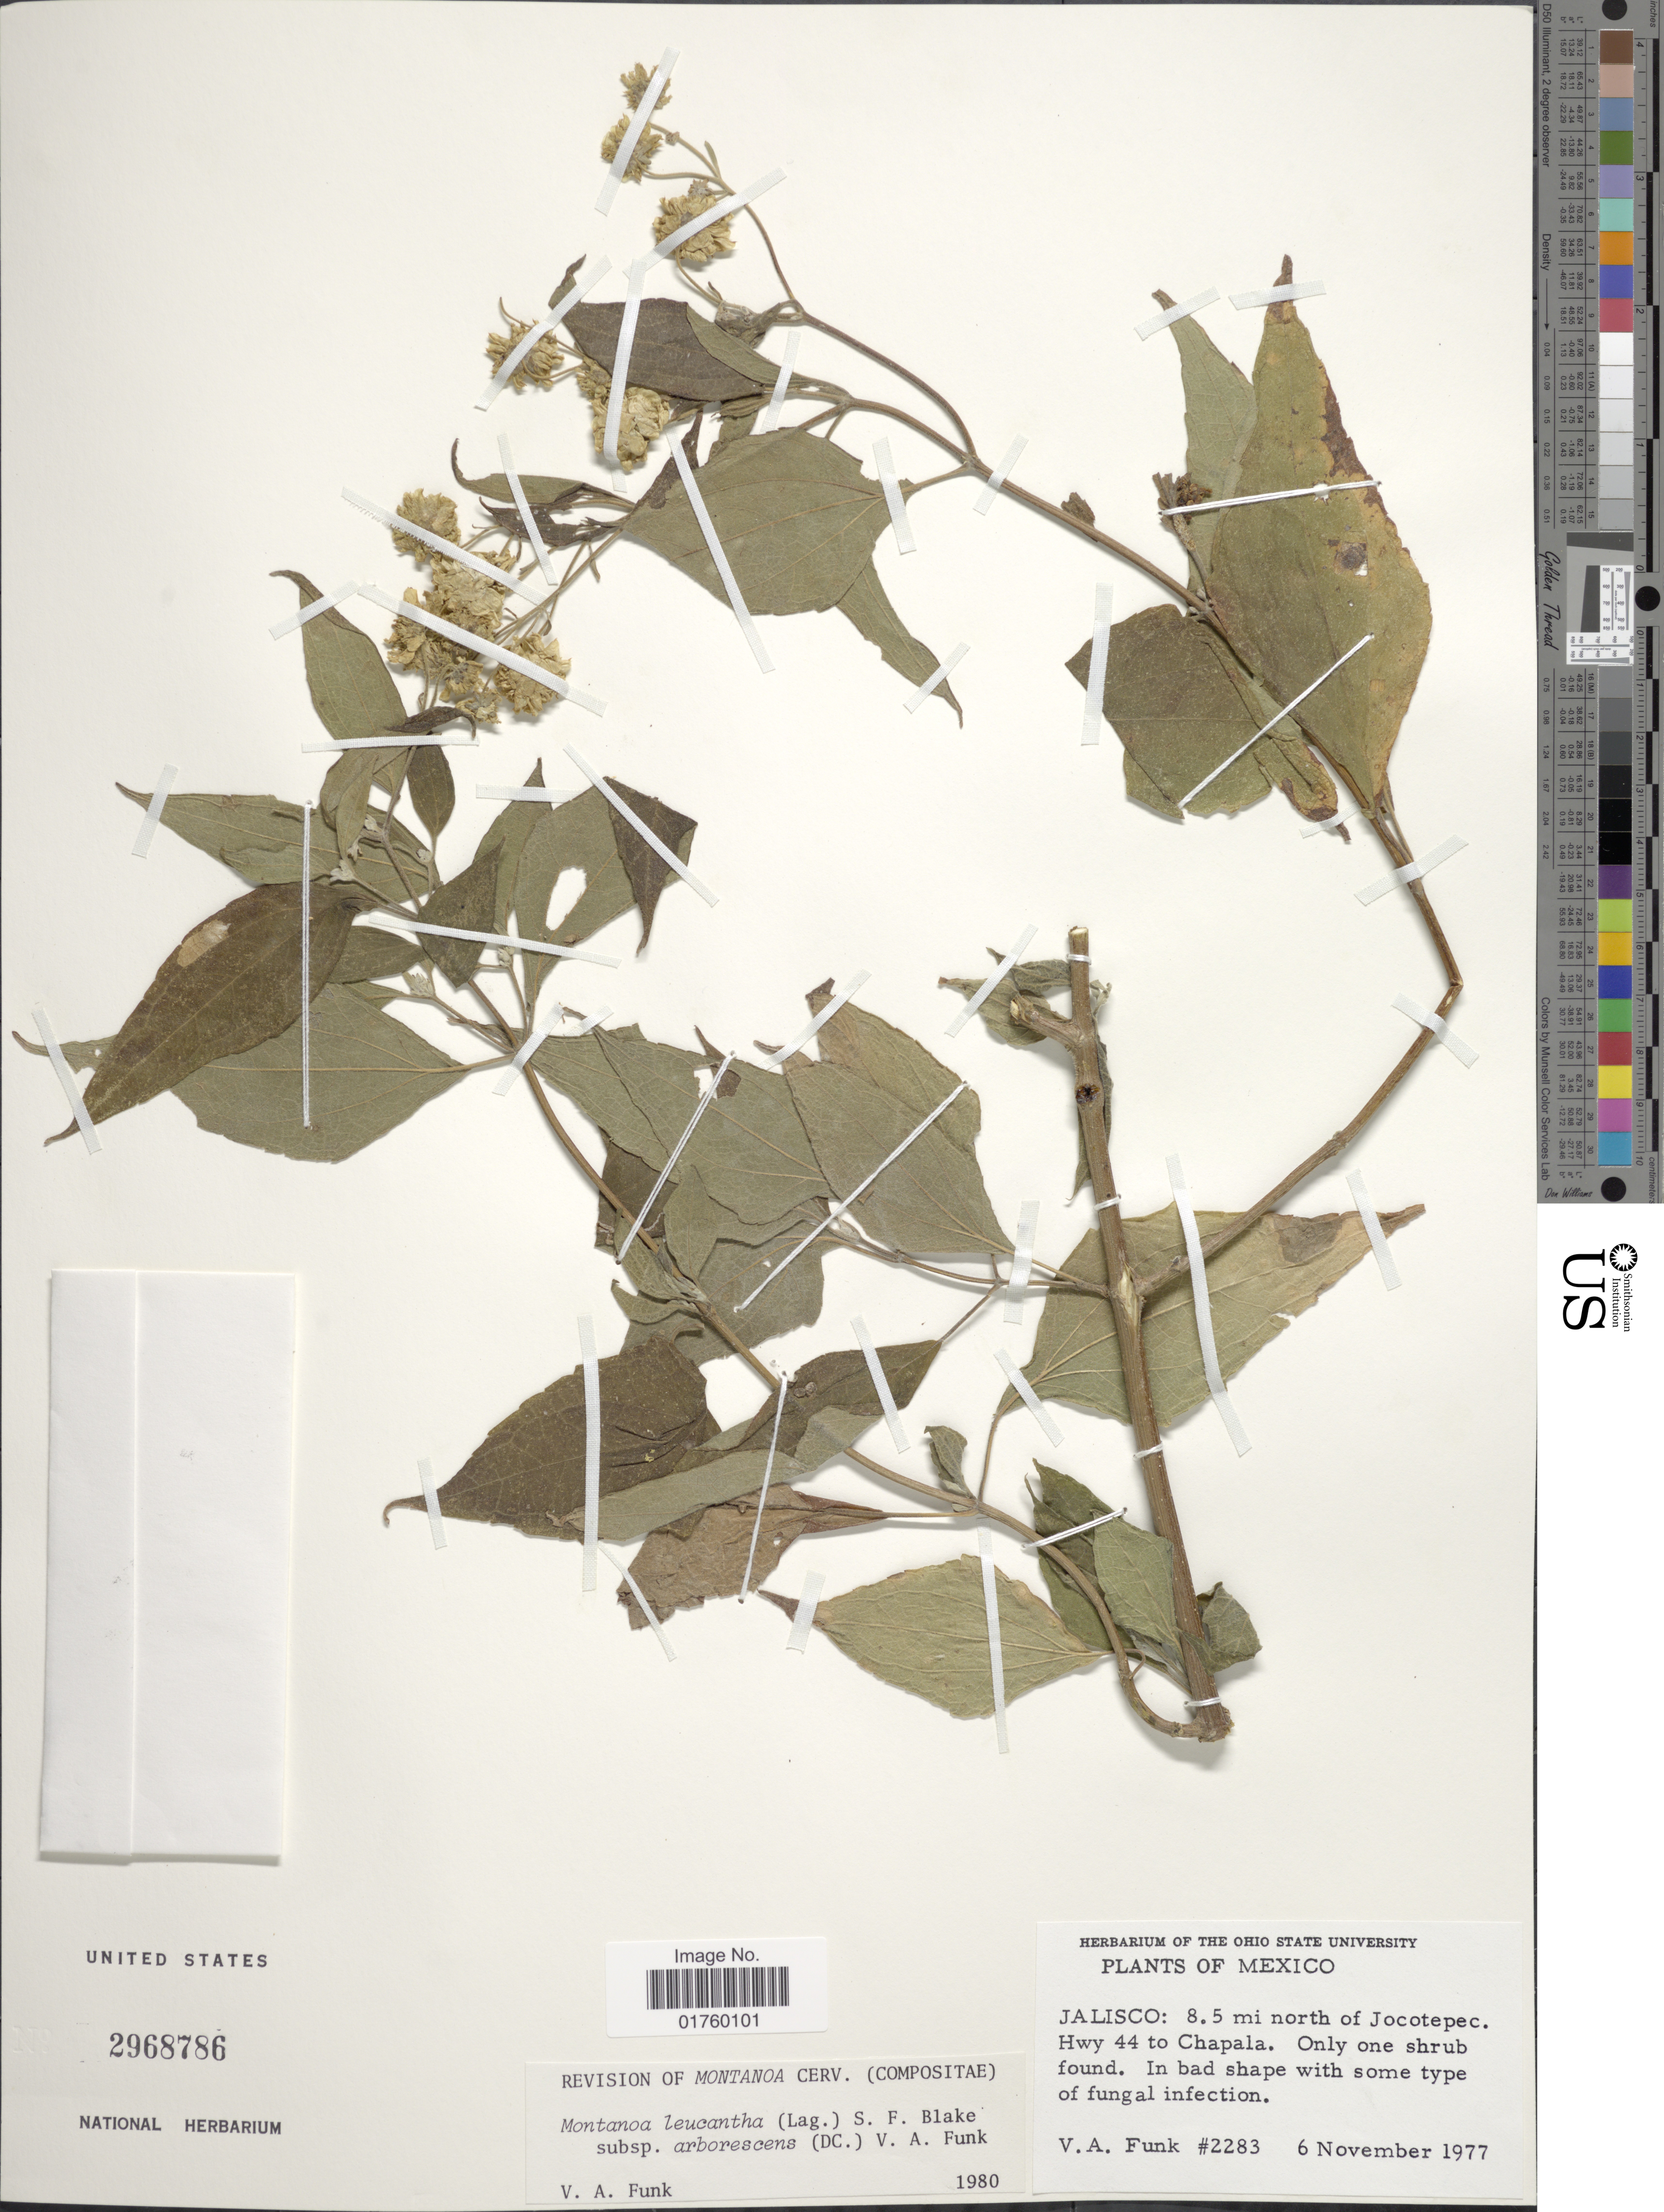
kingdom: Plantae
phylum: Tracheophyta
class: Magnoliopsida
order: Asterales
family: Asteraceae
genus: Montanoa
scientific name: Montanoa leucantha subsp. arborescens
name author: (DC.) V.A. Funk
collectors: V. Funk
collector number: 2283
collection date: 1977-11-06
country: Mexico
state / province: Jalisco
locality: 8.5 mi north of Jocotepec, Hwy 44 to Chapala.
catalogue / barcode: US 2968786